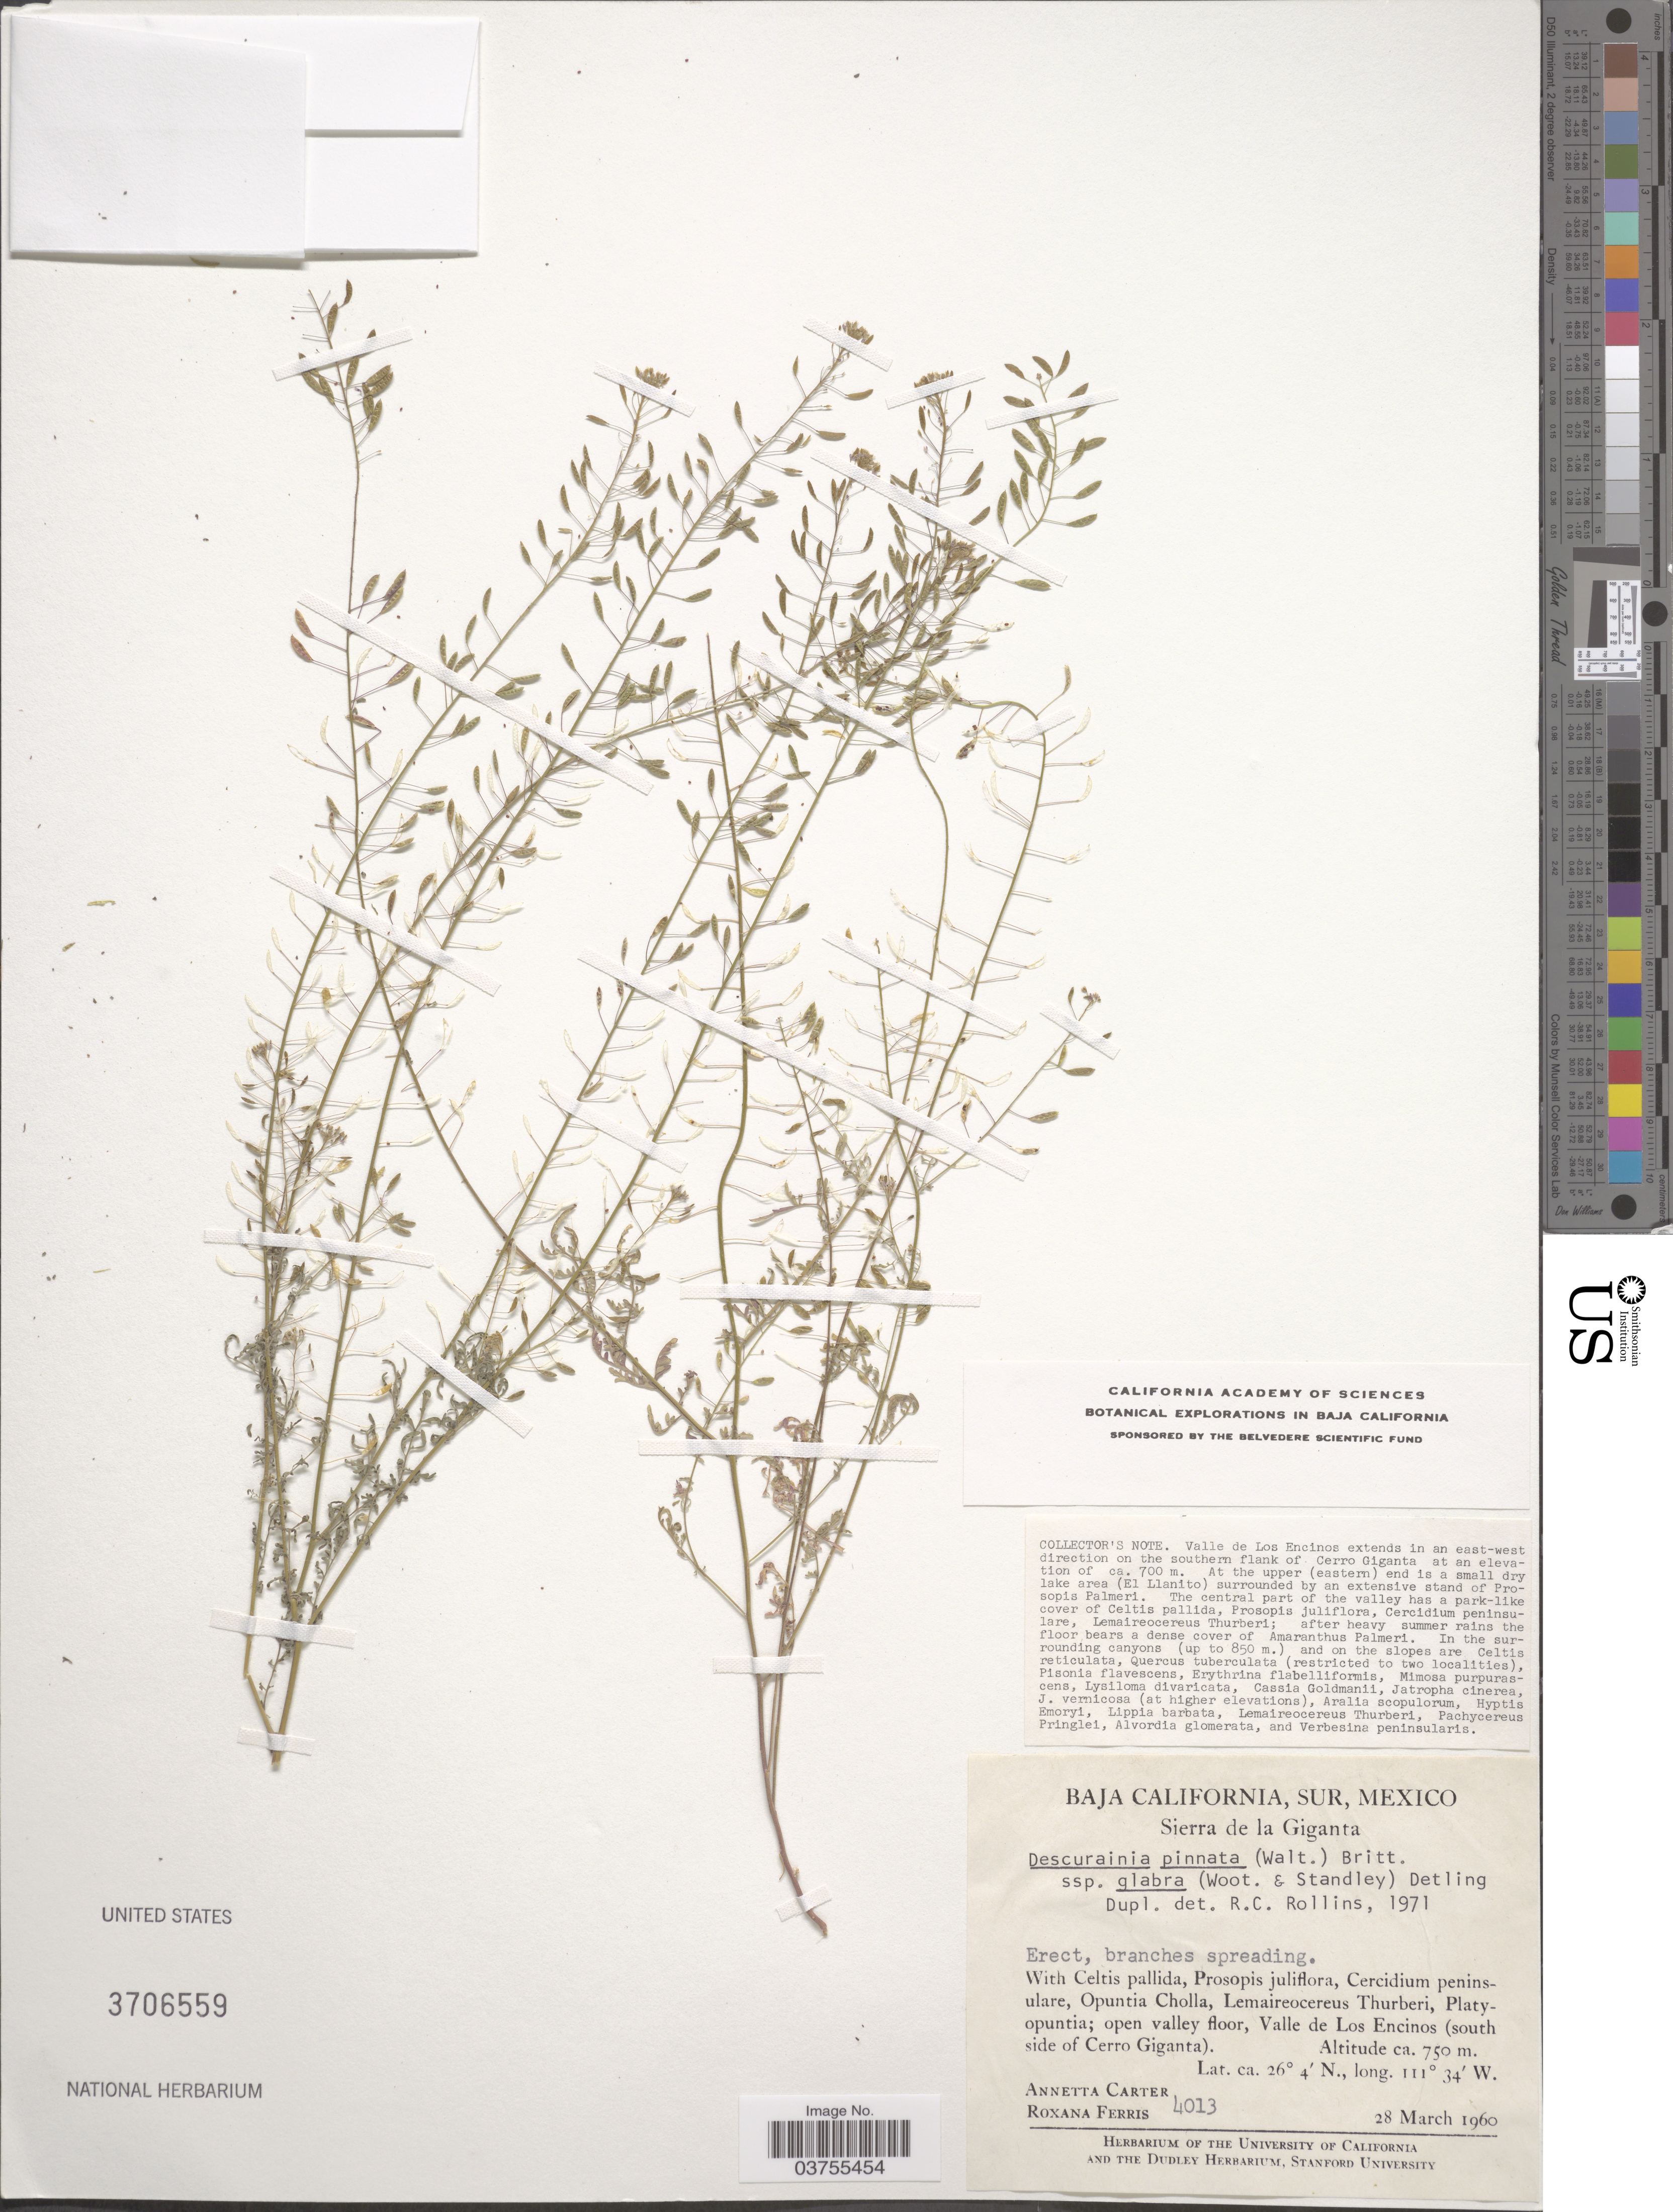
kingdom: Plantae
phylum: Tracheophyta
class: Magnoliopsida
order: Brassicales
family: Brassicaceae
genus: Descurainia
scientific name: Descurainia pinnata subsp. glabra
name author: (Wooton & Standl.) Detling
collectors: A. Carter & R. S. Ferris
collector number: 4013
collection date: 1960-03-28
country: Mexico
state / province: Baja California Sur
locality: Sierra de la Giganta. Open valley floor, Valle de Los Encinos (south side of Cerro Giganta).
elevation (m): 750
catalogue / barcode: US 3706559